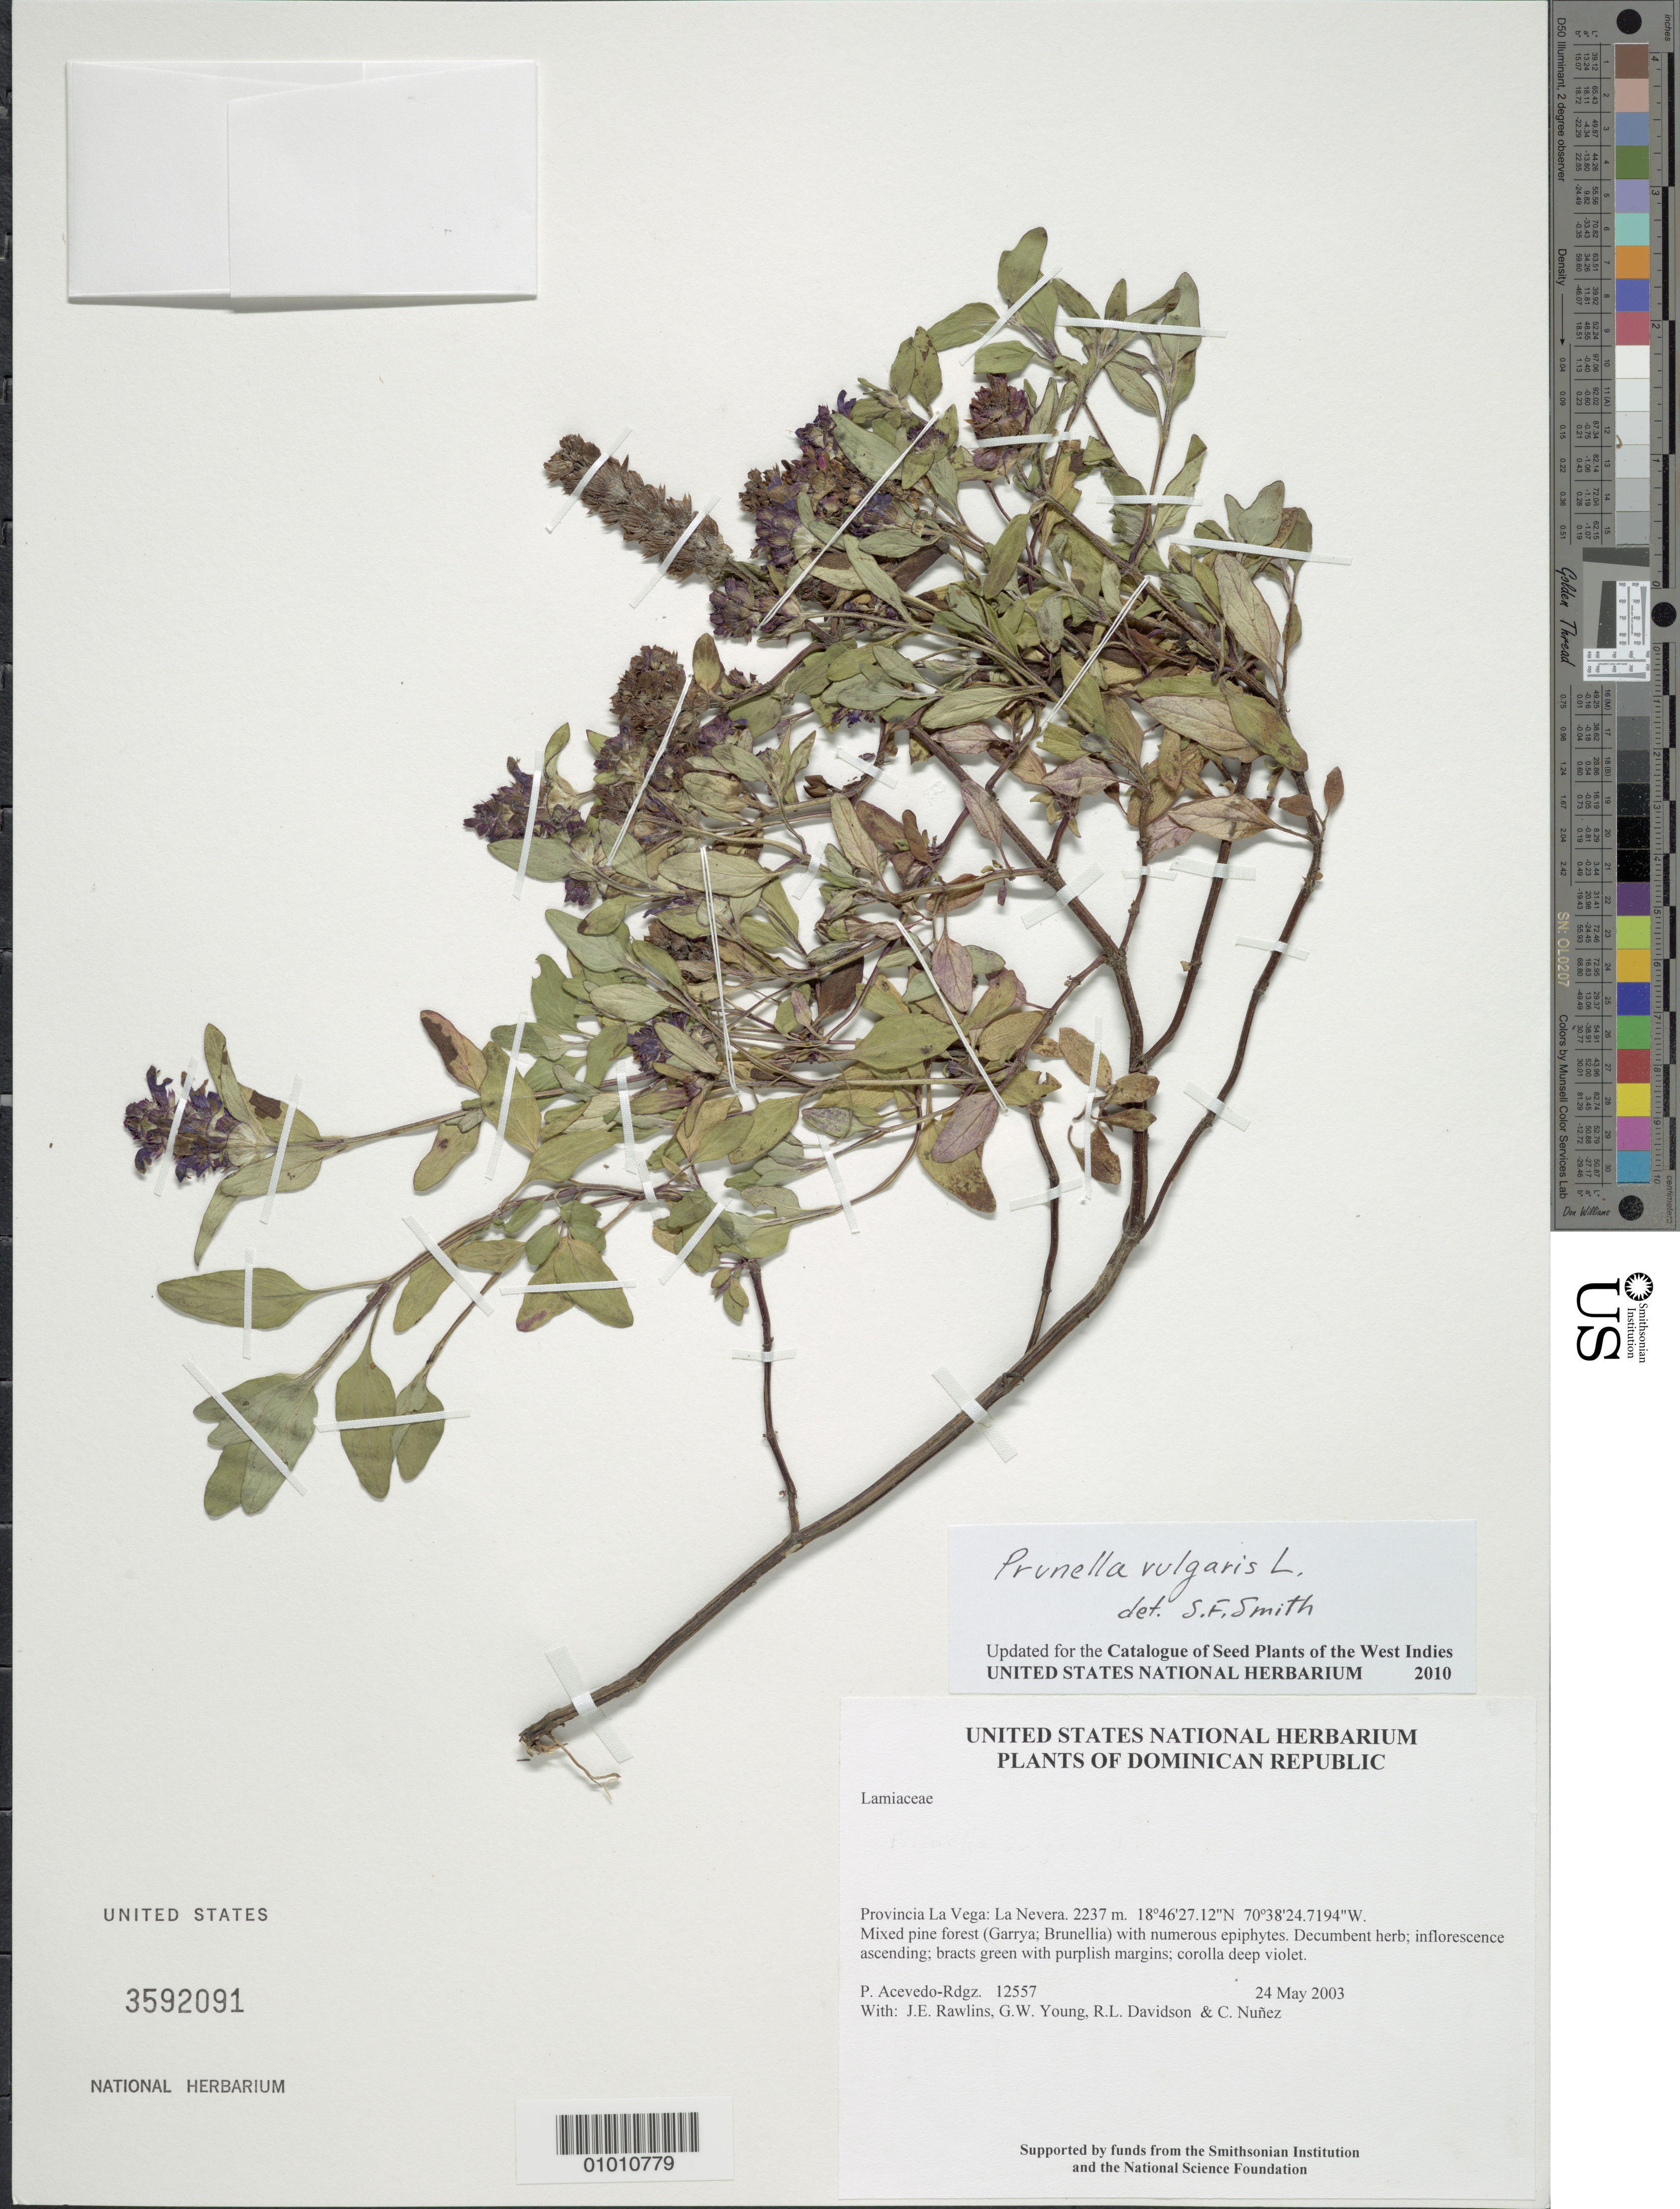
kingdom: Plantae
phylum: Tracheophyta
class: Magnoliopsida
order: Lamiales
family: Lamiaceae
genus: Prunella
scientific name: Prunella vulgaris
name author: L.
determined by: Smith, Stephen F., (US), NMNH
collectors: P. Acevedo-Rodr., J. Rawlins, G. Young, R. Davidson & C. Nunez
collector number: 12557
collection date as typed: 24 May 2003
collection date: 2003-05-24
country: Dominican Republic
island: Hispaniola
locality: Provincia La Vega: La Nevera.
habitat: Mixed pine forest (Garrya; Brunellia) with numerous epiphytes.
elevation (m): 2237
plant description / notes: US, NY, K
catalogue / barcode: US 3592091